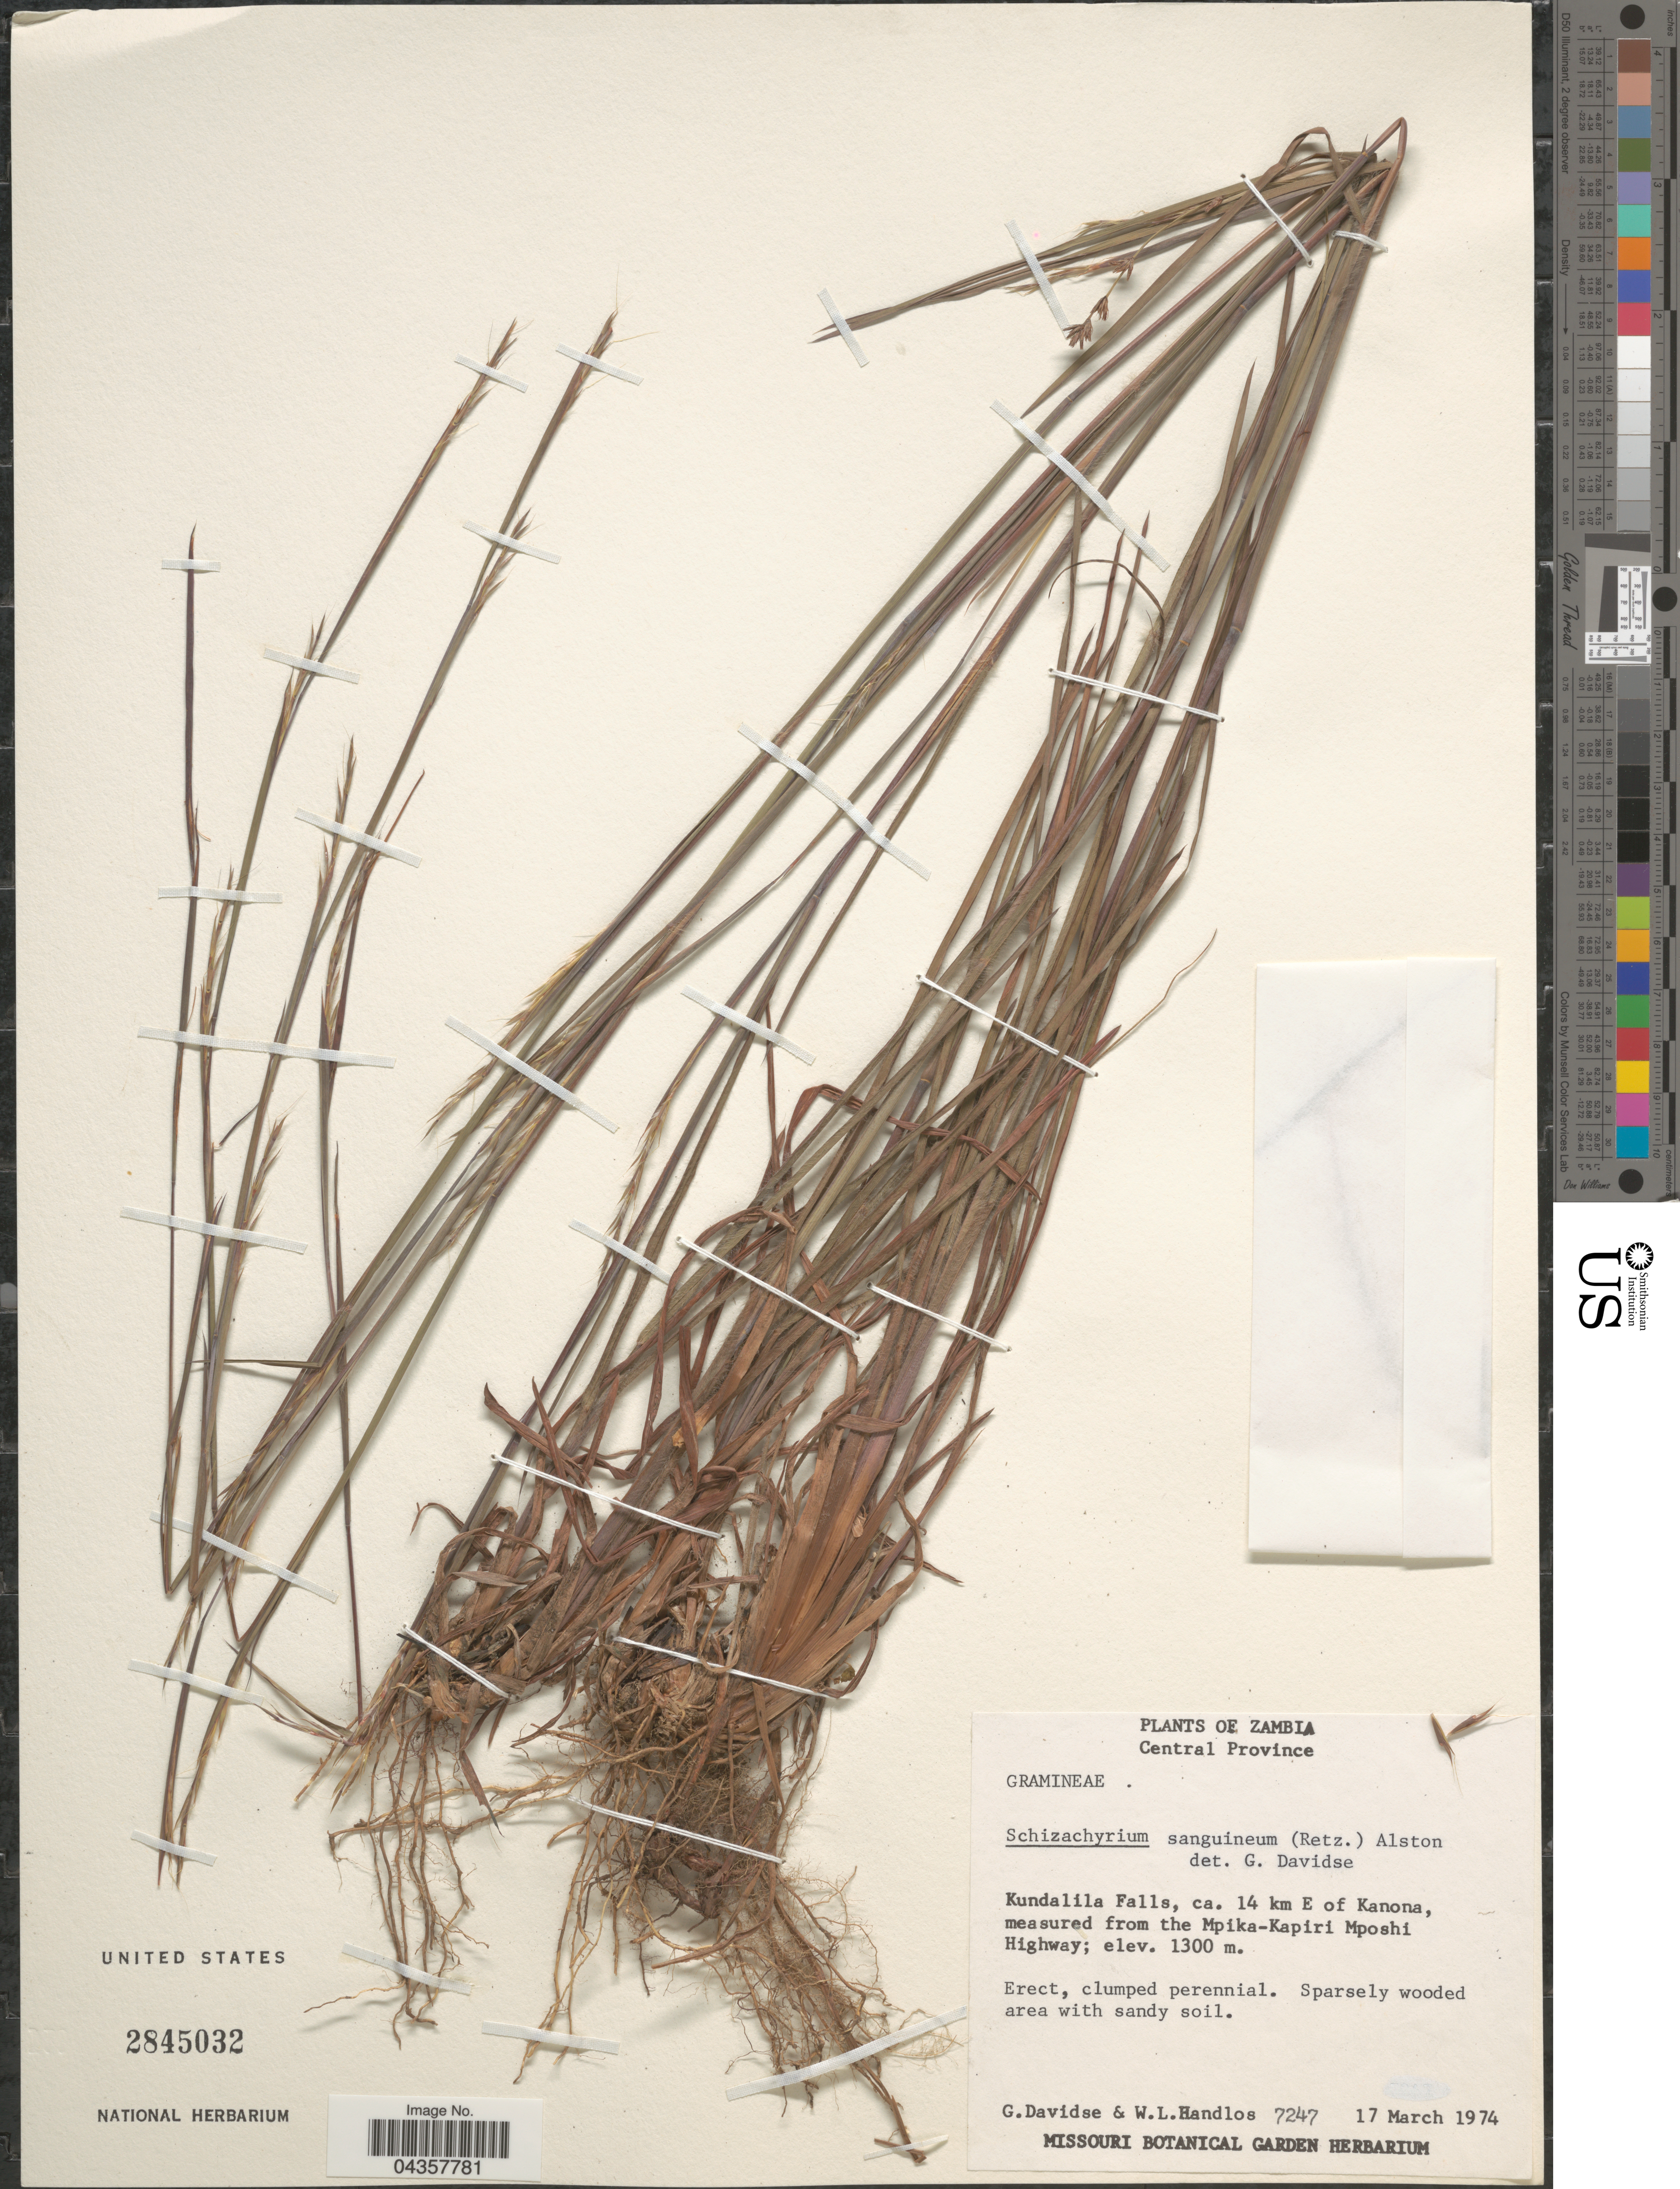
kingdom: Plantae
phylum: Tracheophyta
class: Liliopsida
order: Poales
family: Poaceae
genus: Schizachyrium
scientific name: Schizachyrium sanguineum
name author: (Retz.) Alston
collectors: G. Davidse & W. L. Handlos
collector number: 7247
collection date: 1974-03-17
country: Zambia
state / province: Central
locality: Kundalila Falls, ca. 14 km E of Kanona, measured from the Mpika-Kapiri Mposhi Highway.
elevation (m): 1300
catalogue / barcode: US 2845032